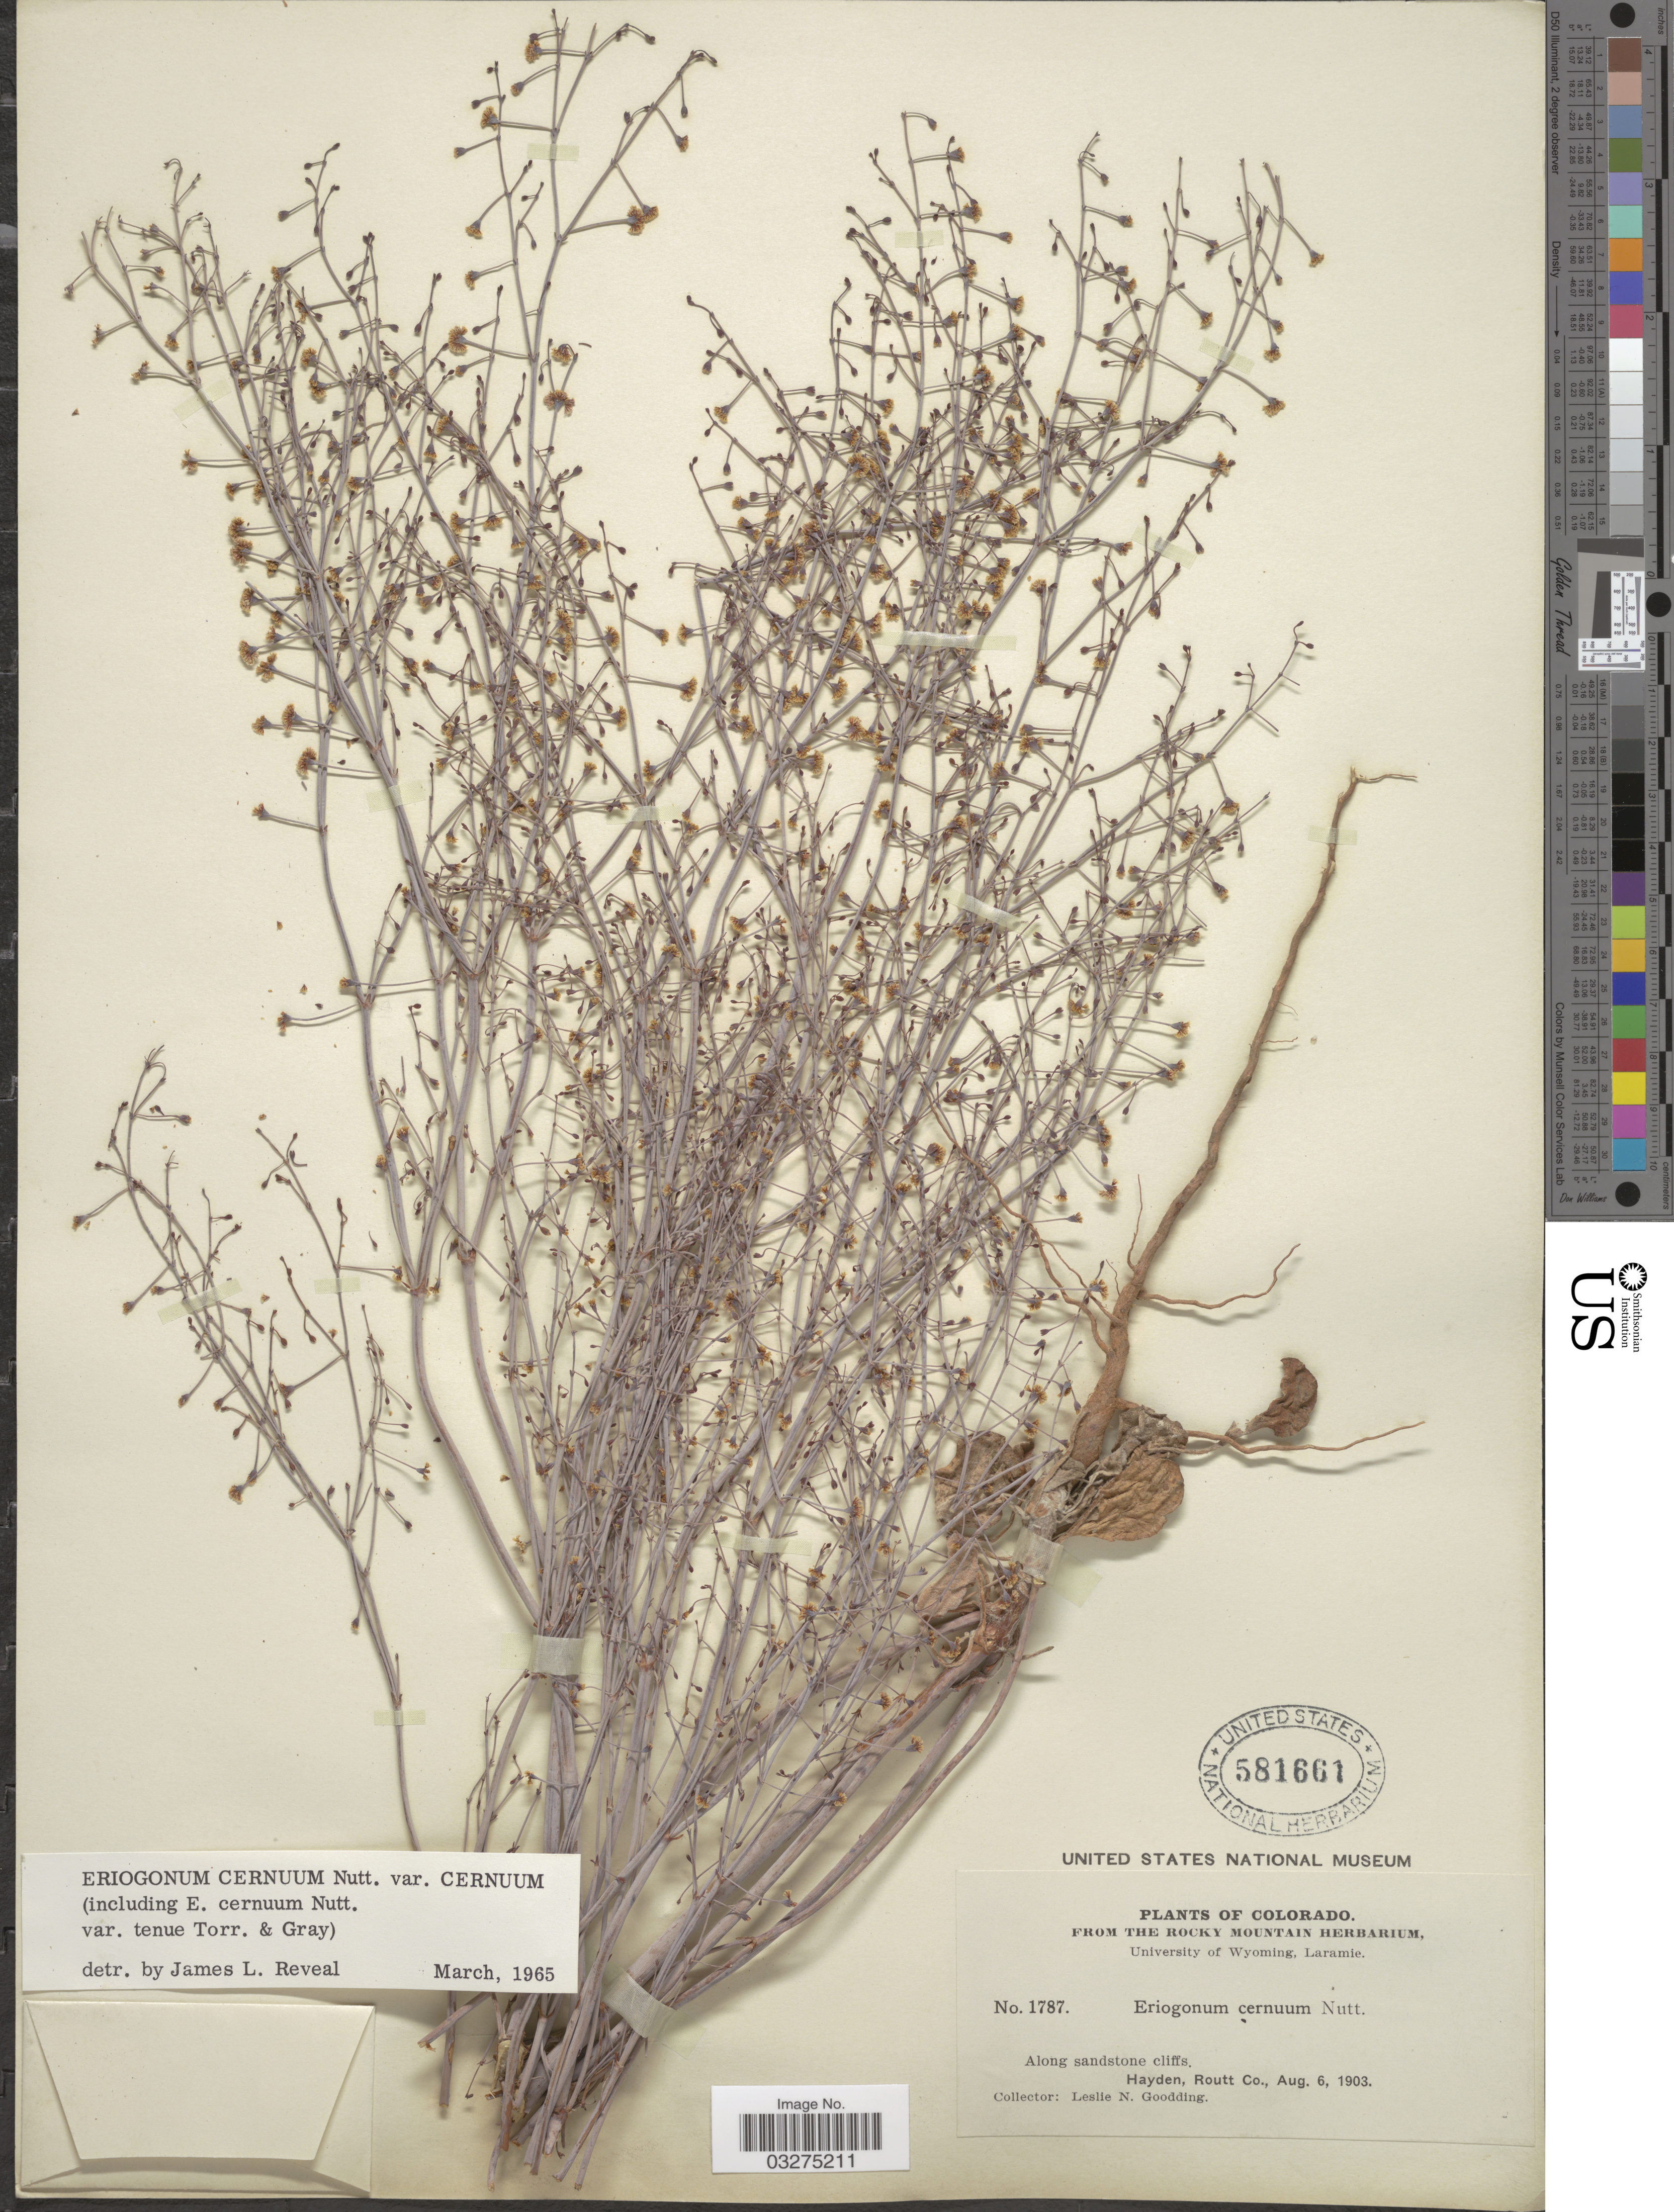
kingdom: Plantae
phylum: Tracheophyta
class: Magnoliopsida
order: Caryophyllales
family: Polygonaceae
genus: Eriogonum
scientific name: Eriogonum cernuum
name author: Nutt.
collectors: L. N. Goodding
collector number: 1787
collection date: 1903-08-06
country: United States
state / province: Colorado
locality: Hayden, Routt Co.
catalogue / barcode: US 581661